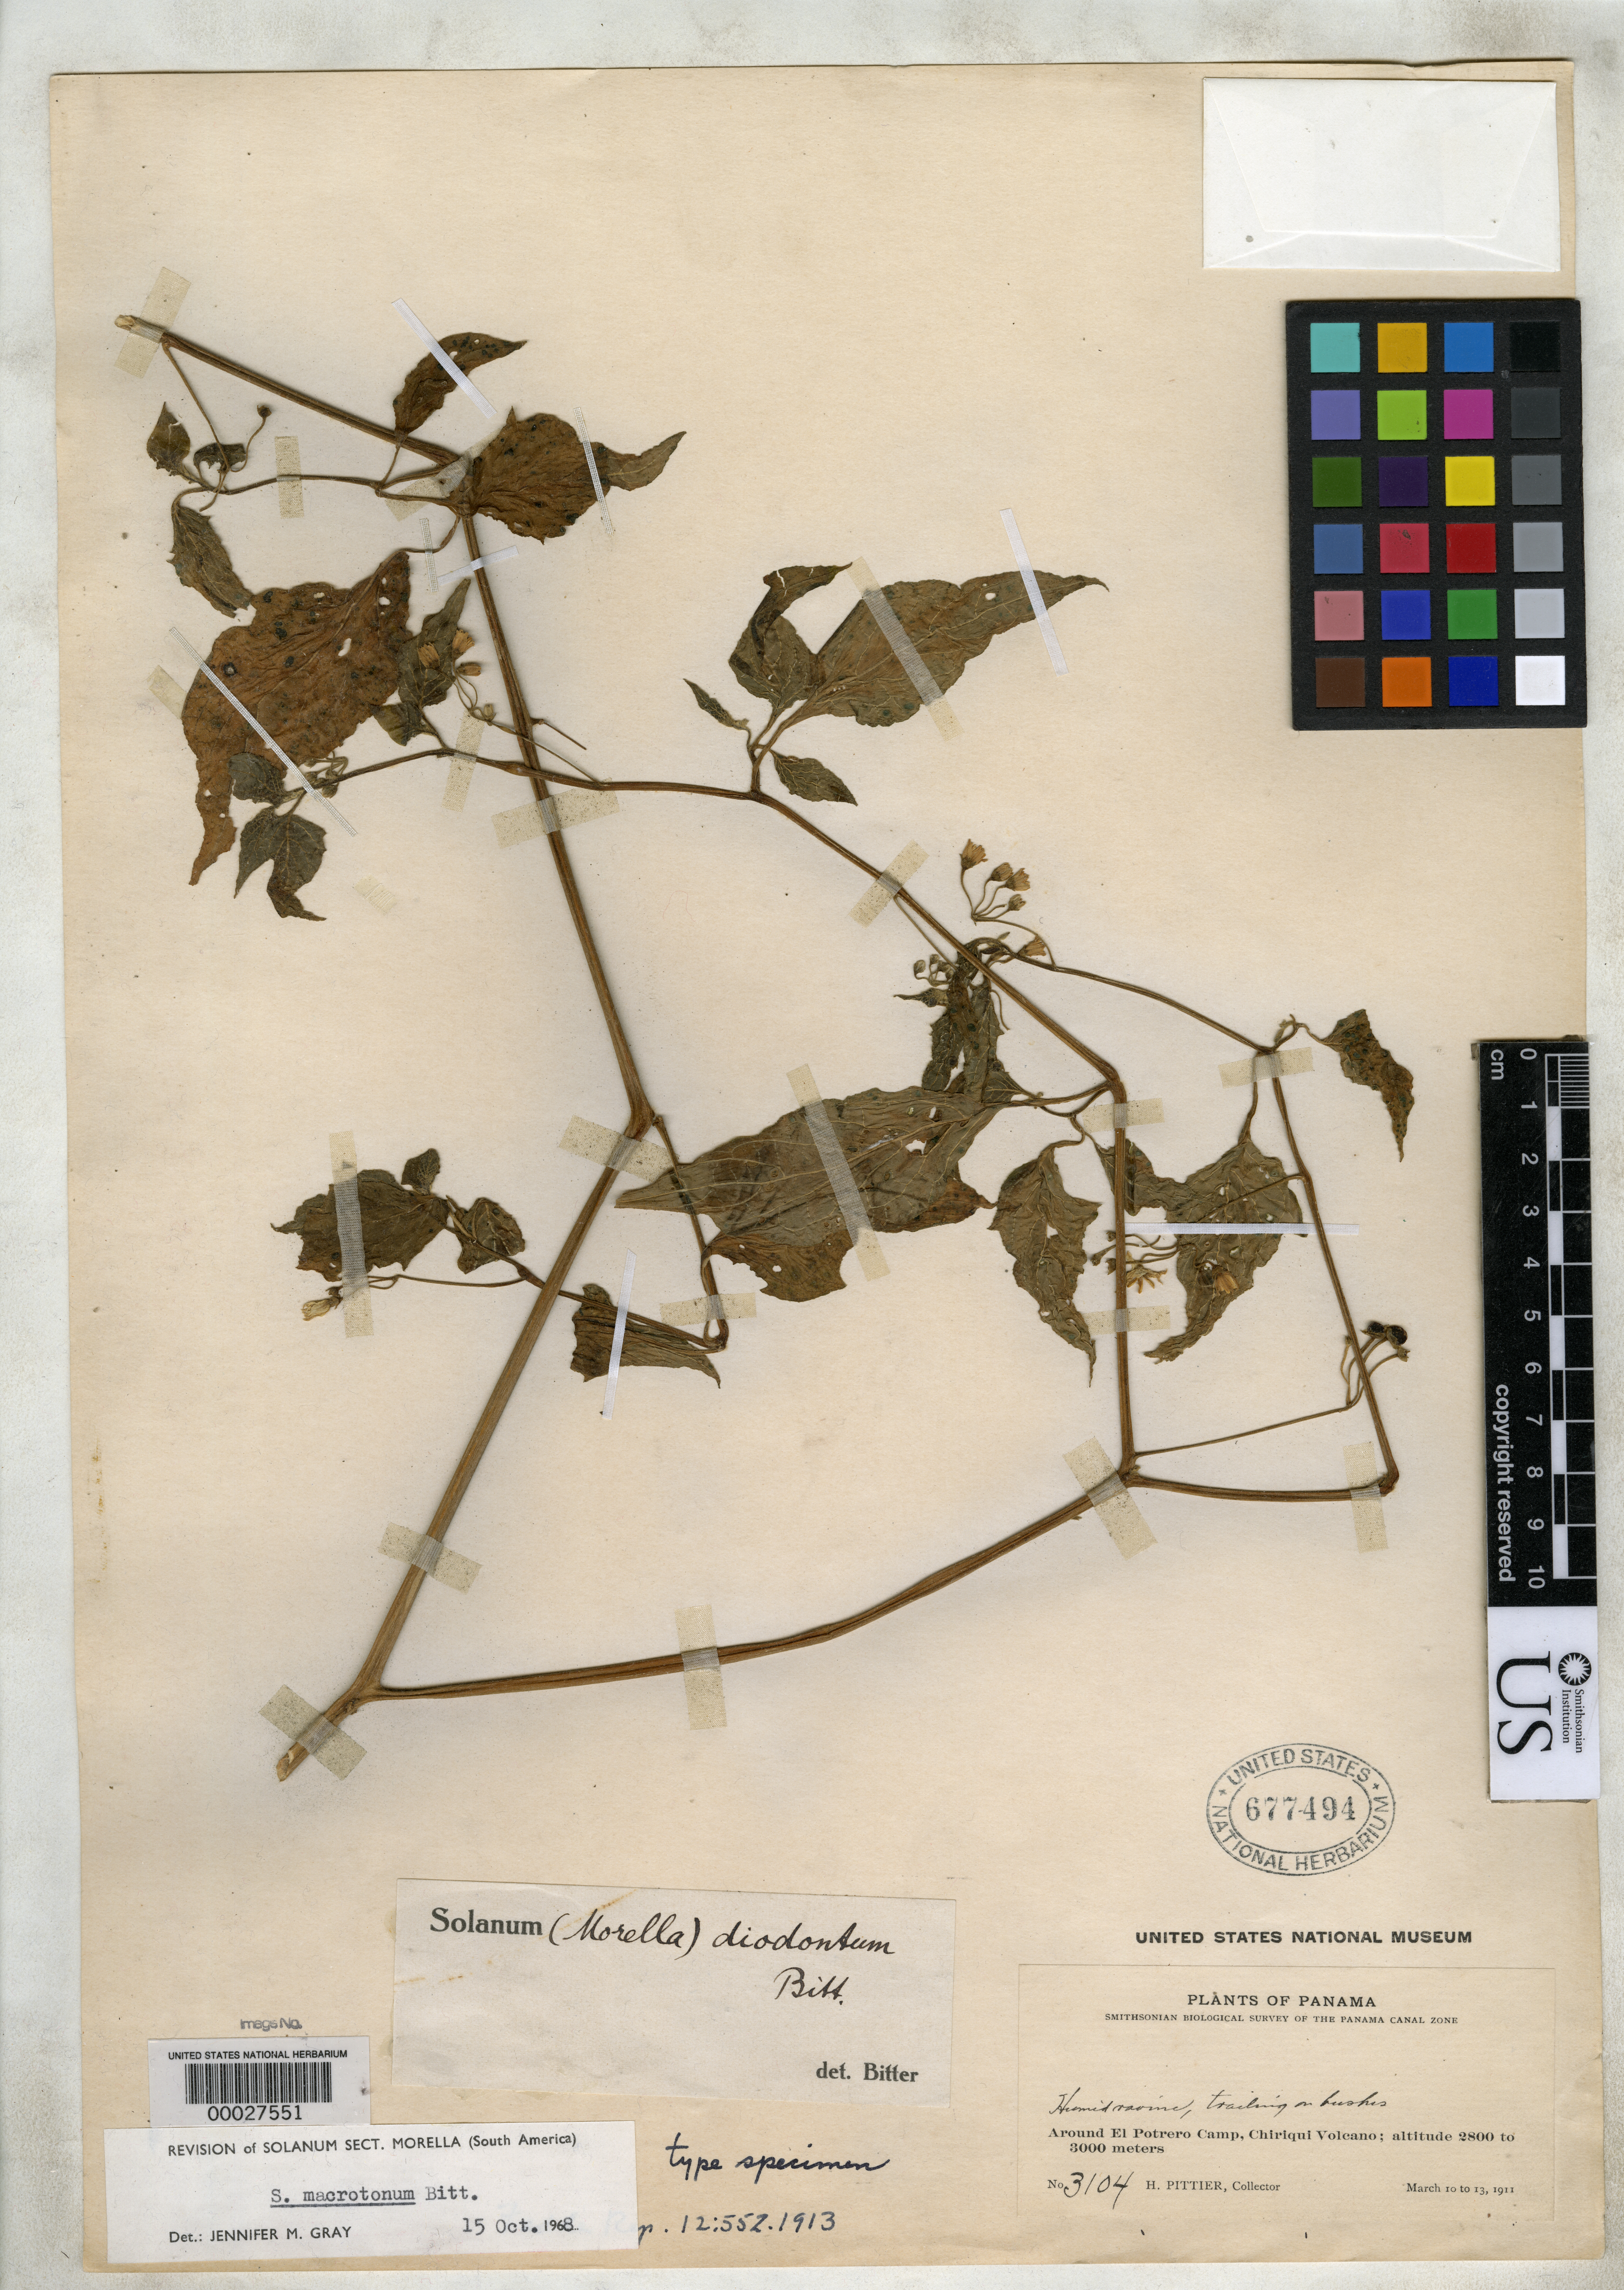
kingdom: Plantae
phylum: Tracheophyta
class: Magnoliopsida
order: Solanales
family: Solanaceae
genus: Solanum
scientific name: Solanum diodontum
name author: Bitter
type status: Holotype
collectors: H. F. Pittier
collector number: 3104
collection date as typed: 10 Mar 1911 to 13 Mar 1911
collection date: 1911-03-10/1911-03-13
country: Panama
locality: El Potrero Camp, Chiriqui Volcano.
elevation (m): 2800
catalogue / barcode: US 677494